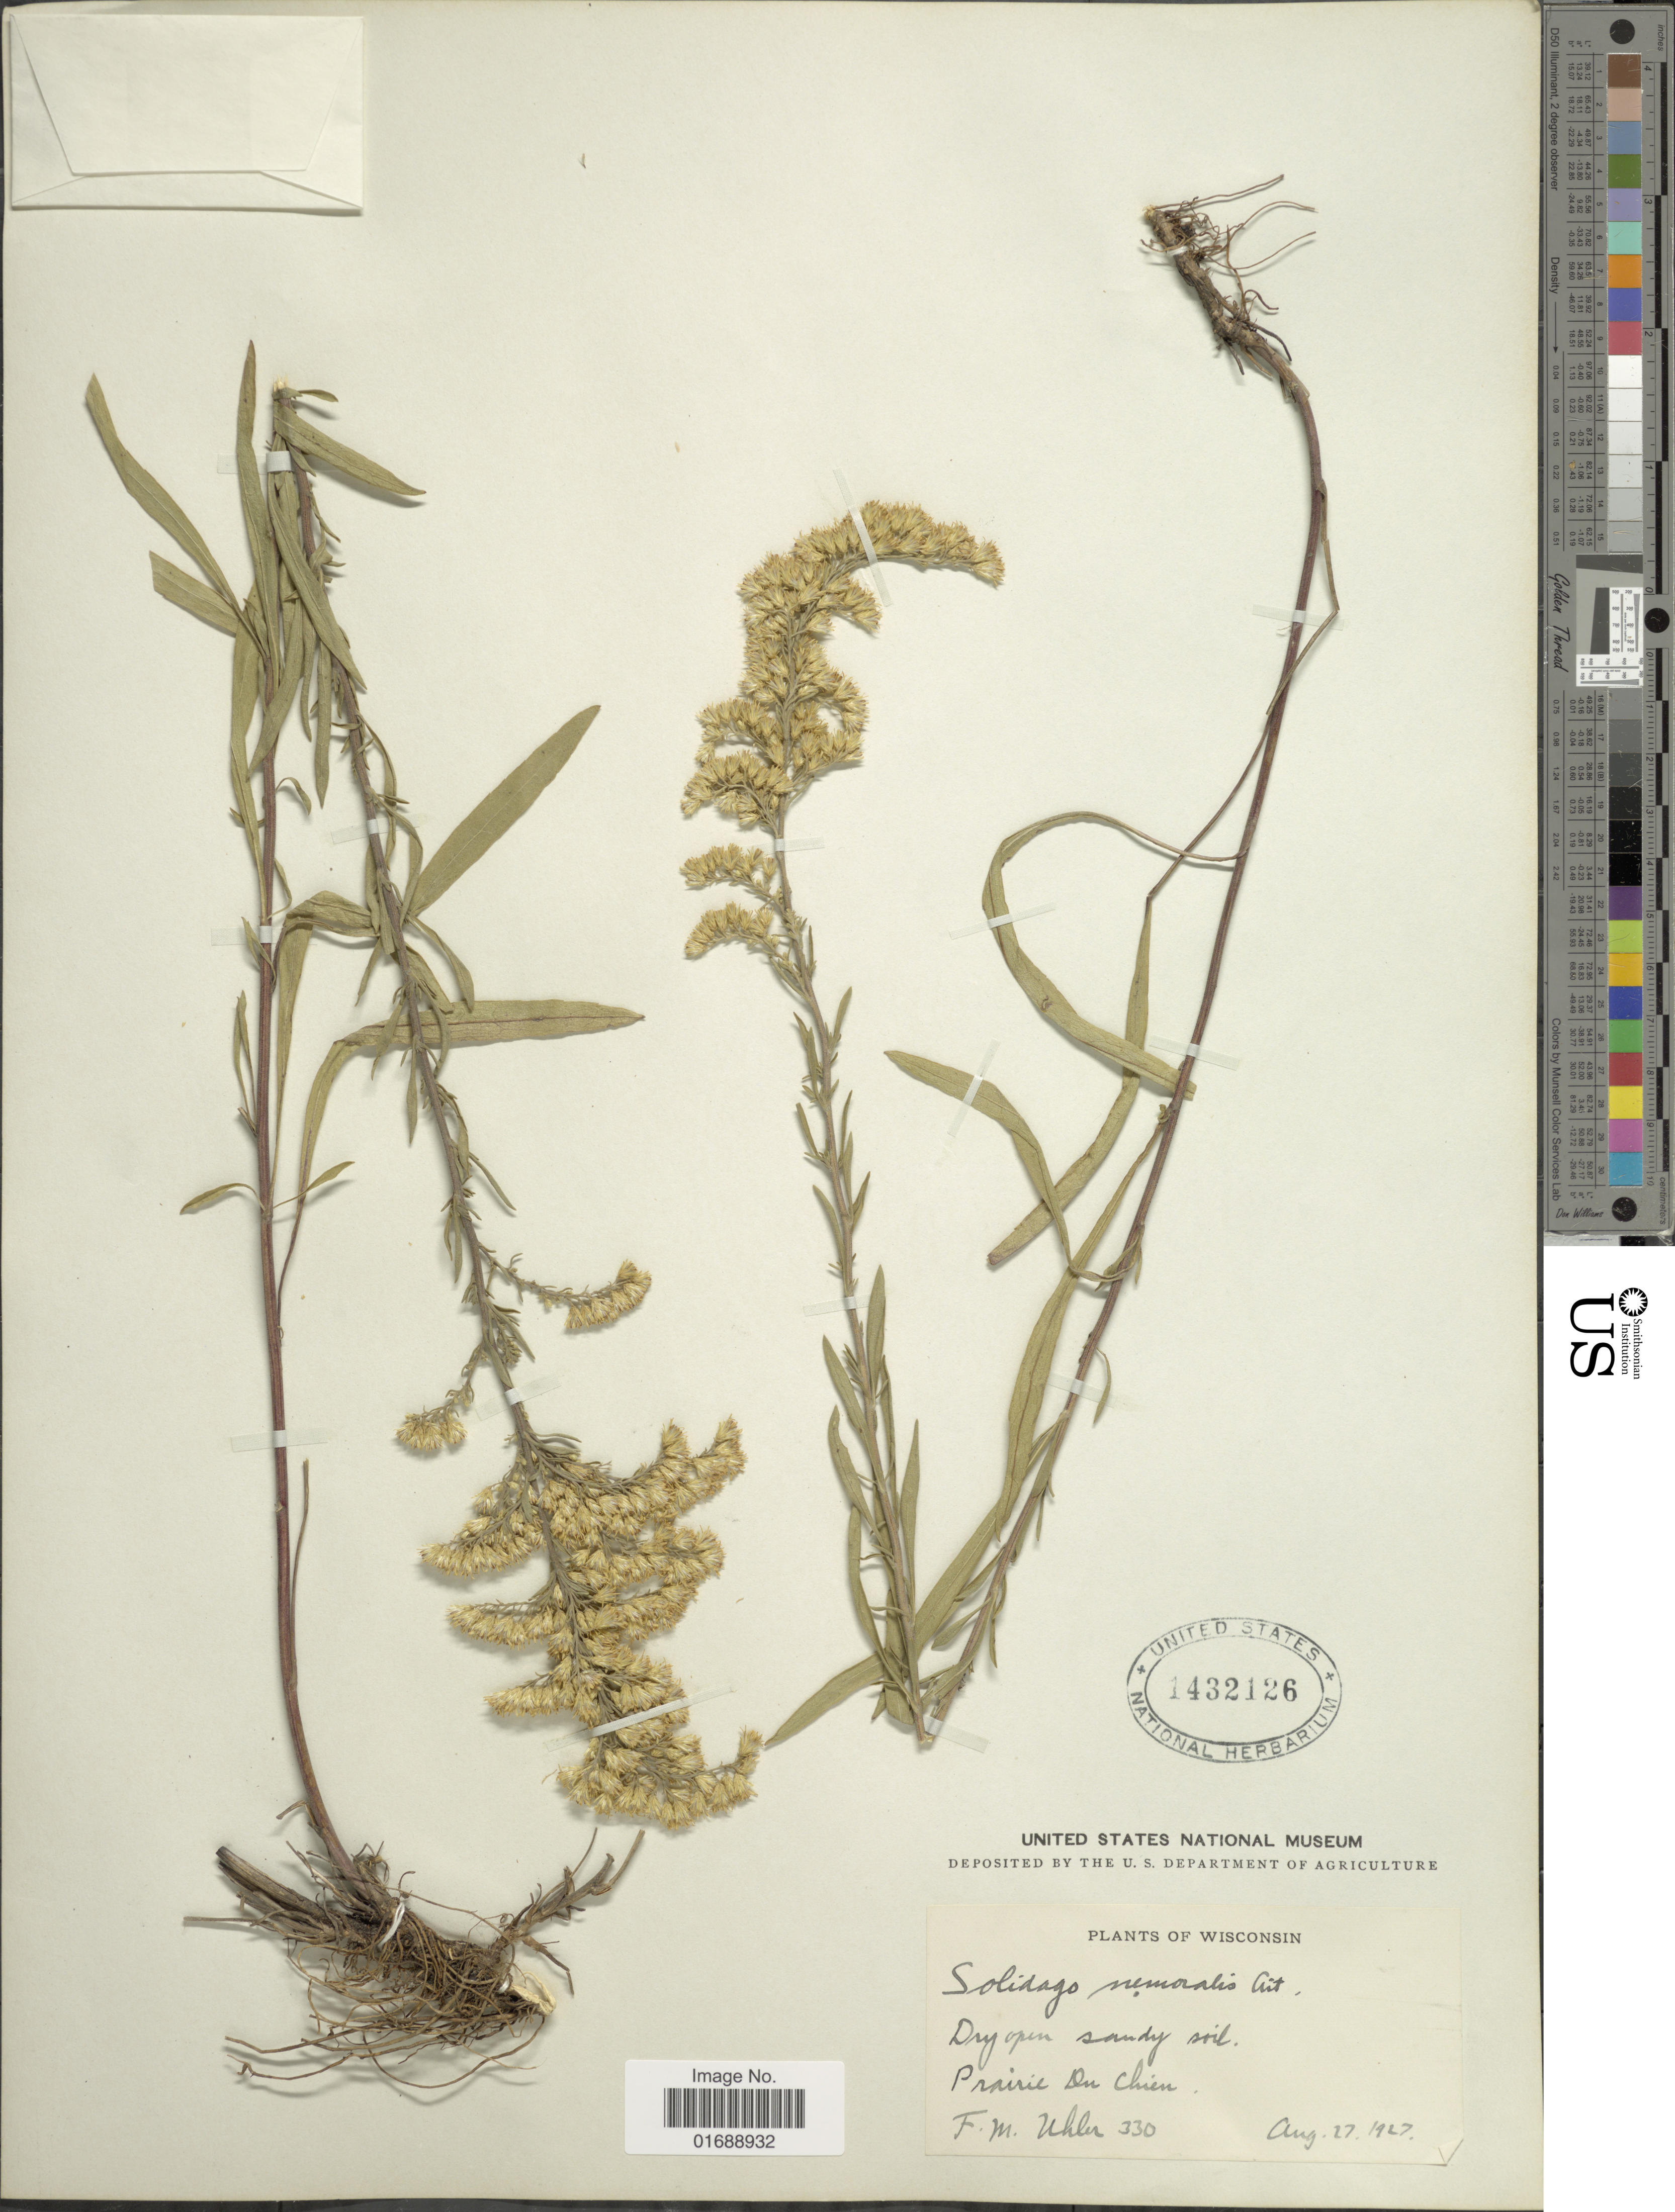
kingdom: Plantae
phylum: Tracheophyta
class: Magnoliopsida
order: Asterales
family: Asteraceae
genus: Solidago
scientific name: Solidago nemoralis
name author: Aiton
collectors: F. M. Uhler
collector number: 330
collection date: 1927-08-27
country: United States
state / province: Wisconsin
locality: Prairie Du Chien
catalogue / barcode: US 1432126